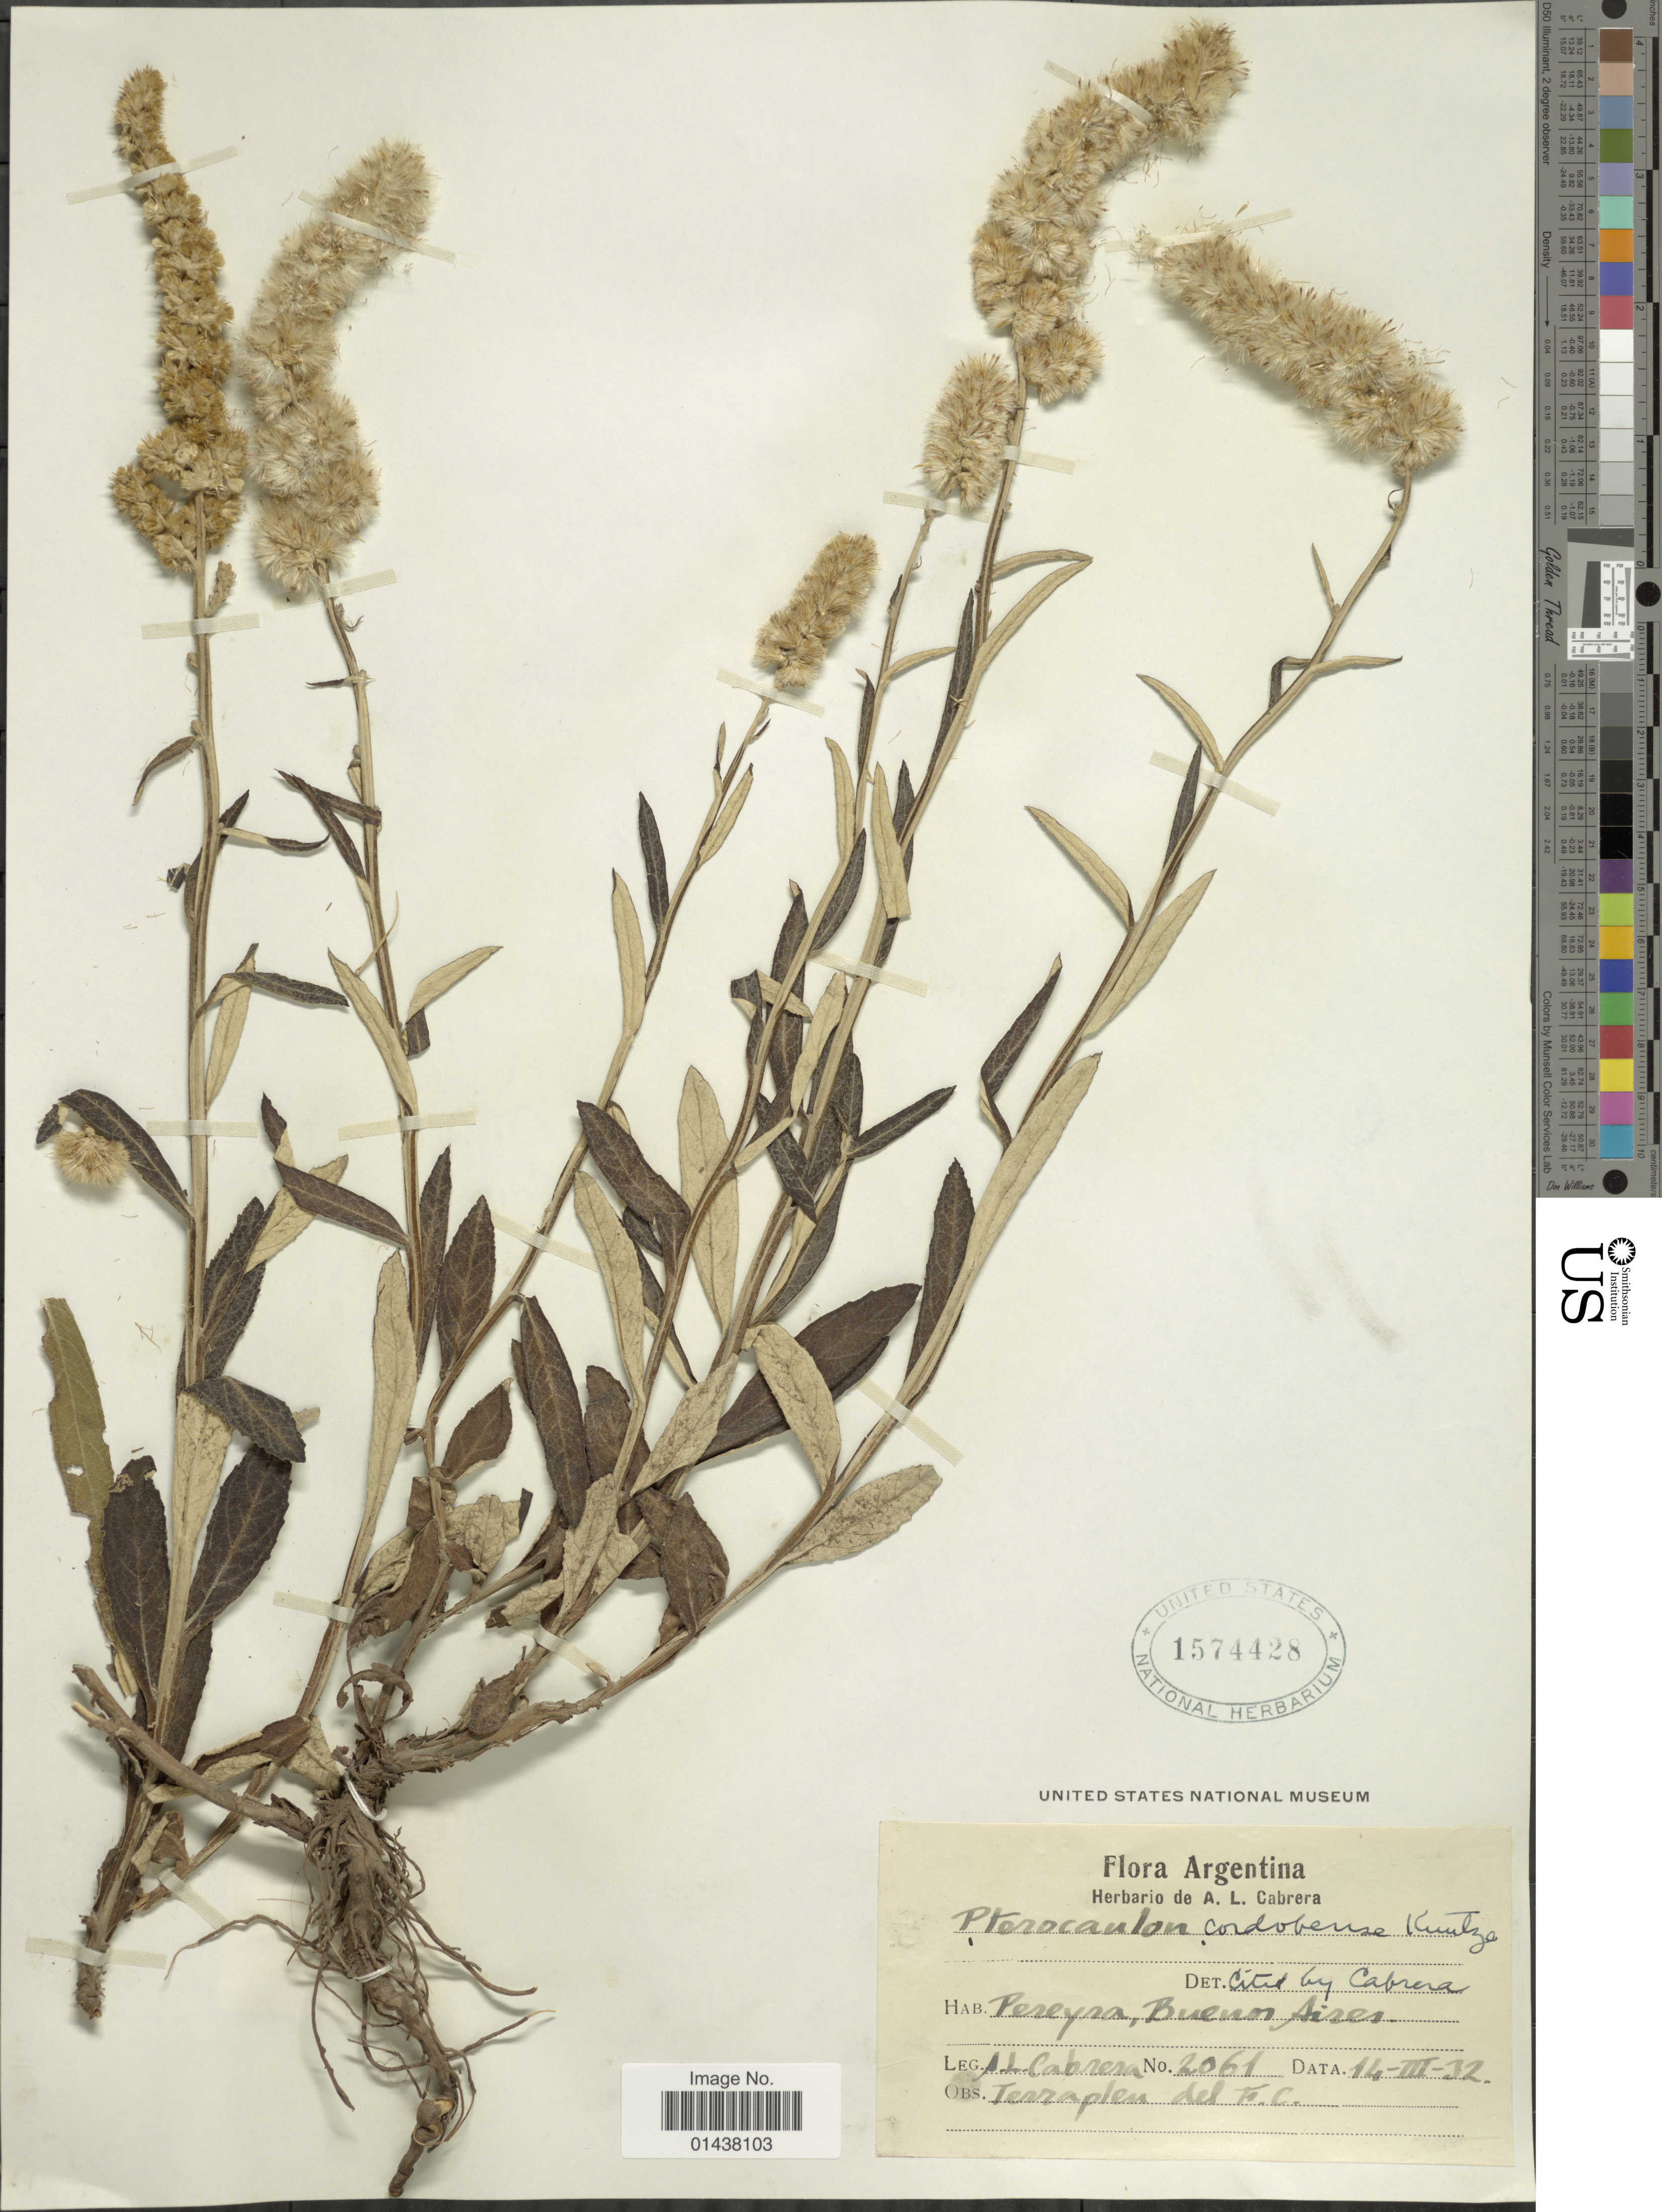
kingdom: Plantae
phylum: Tracheophyta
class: Magnoliopsida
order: Asterales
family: Asteraceae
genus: Pterocaulon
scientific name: Pterocaulon cordobense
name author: Kuntze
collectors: A. L. Cabrera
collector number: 2061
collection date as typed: Transcribed d/m/y: 14/3/32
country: Argentina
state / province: Buenos Aires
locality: Pereyra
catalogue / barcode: US 1574428